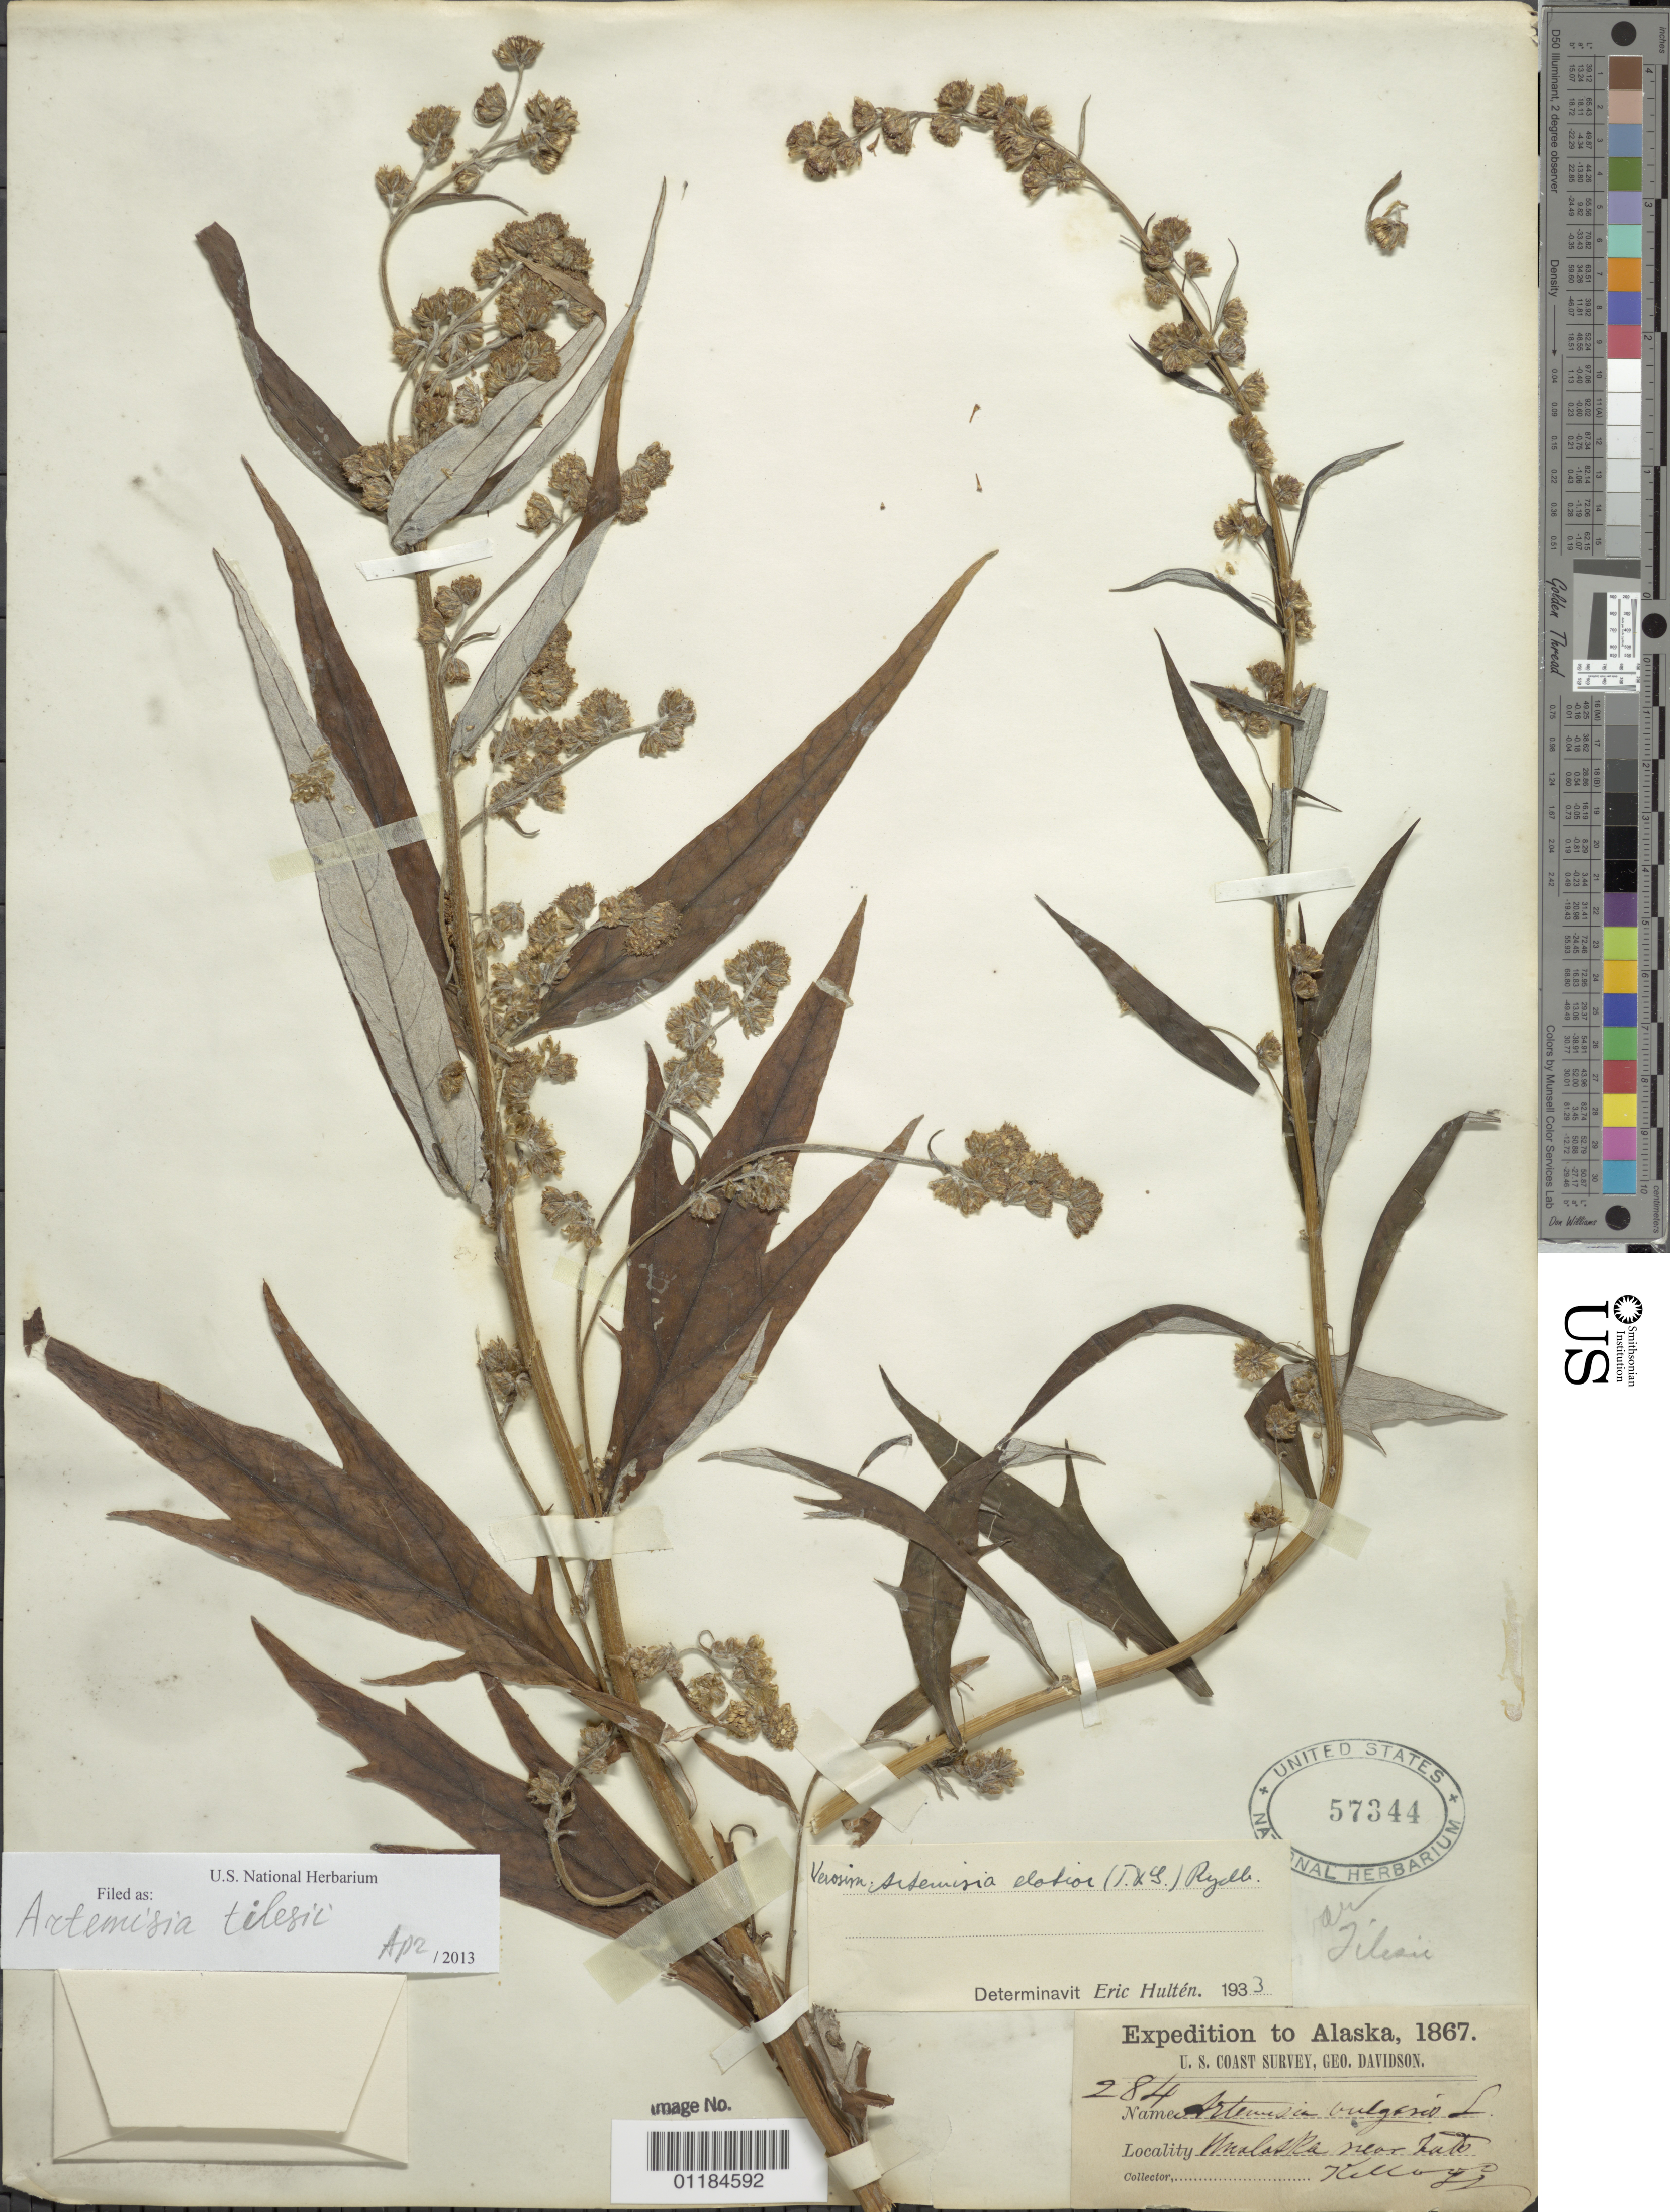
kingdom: Plantae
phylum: Tracheophyta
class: Magnoliopsida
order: Asterales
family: Asteraceae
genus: Artemisia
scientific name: Artemisia tilesii subsp. gormani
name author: (Rydb.) Hultén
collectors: A. Kellogg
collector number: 284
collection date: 1867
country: United States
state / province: Alaska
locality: Unalaska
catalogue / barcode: US 57344